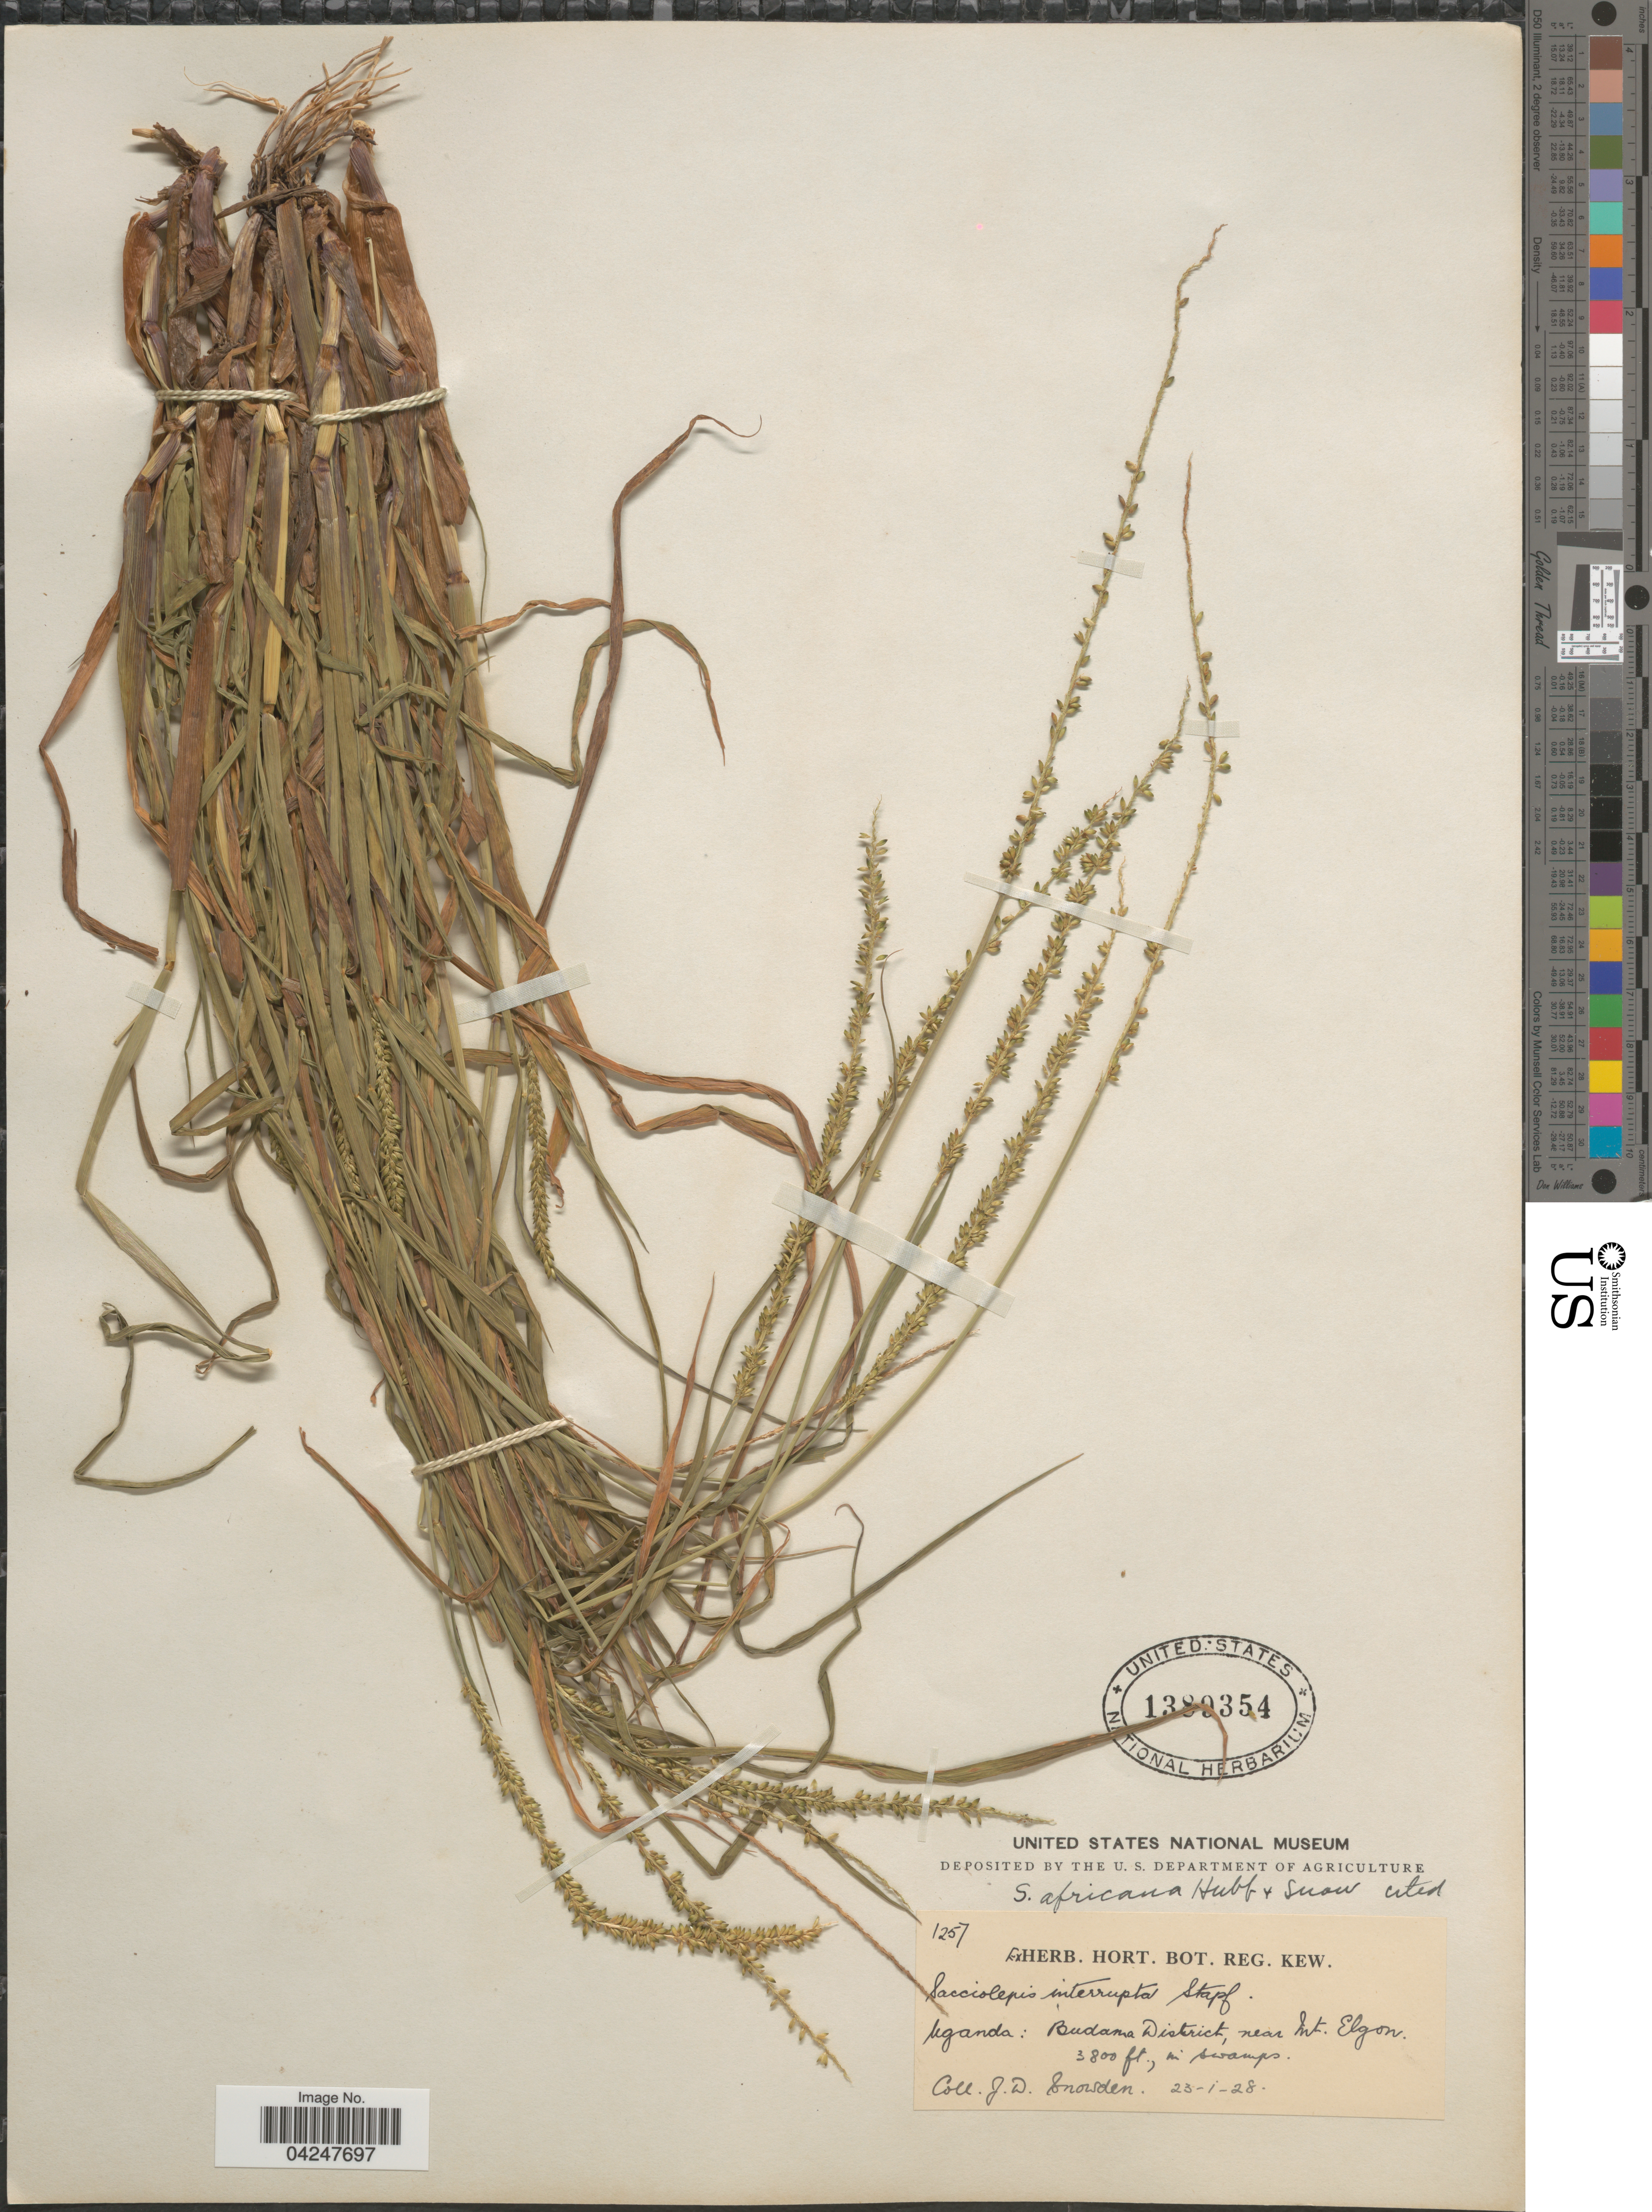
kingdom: Plantae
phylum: Tracheophyta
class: Liliopsida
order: Poales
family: Poaceae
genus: Sacciolepis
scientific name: Sacciolepis africana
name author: C. E. Hubb. & Snowden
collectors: J. Snowden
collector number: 1257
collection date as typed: Transcribed d/m/y: 23/1/28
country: Uganda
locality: Budama District, near Mt. Elgon, in swamps.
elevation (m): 1158